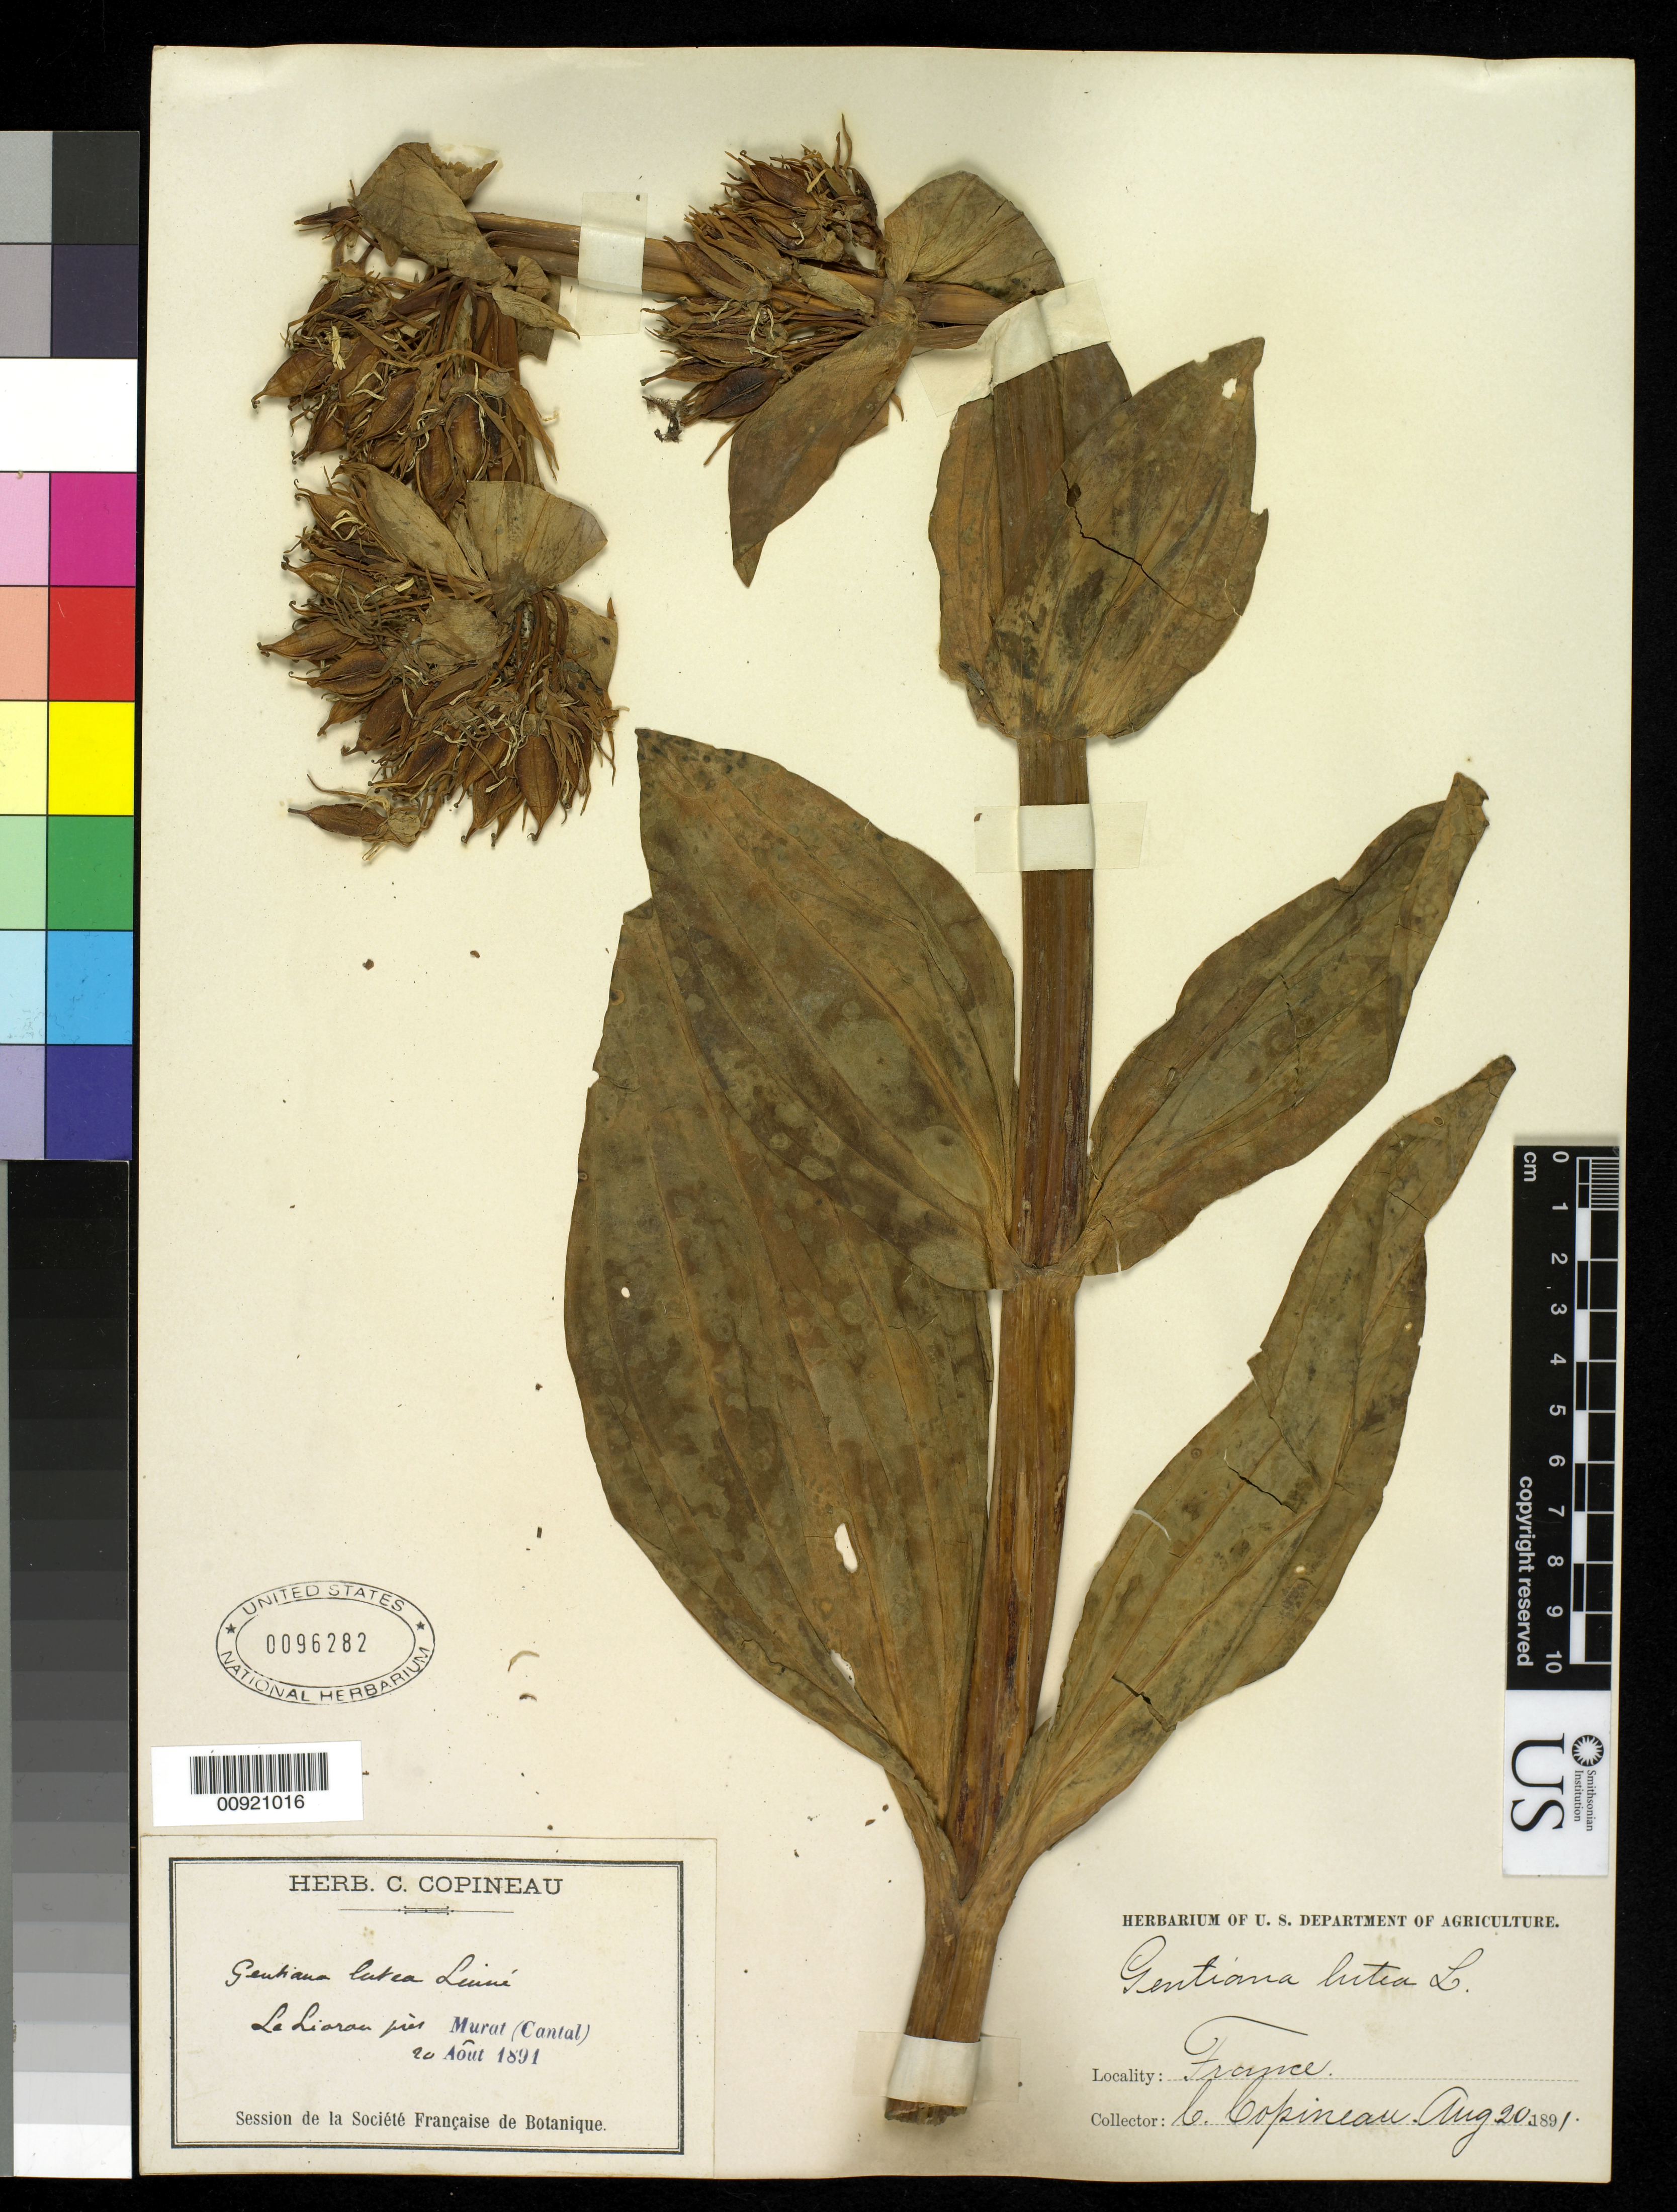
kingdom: Plantae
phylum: Tracheophyta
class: Magnoliopsida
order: Gentianales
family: Gentianaceae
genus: Gentiana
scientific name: Gentiana lutea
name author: L.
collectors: C. Copineau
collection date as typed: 20 Aug 1891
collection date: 1891-08-20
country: France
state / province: Auvergne-Rhône-Alpes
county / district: Cantal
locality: Le Liaram pres Murat (Cantal)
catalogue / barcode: US 96282